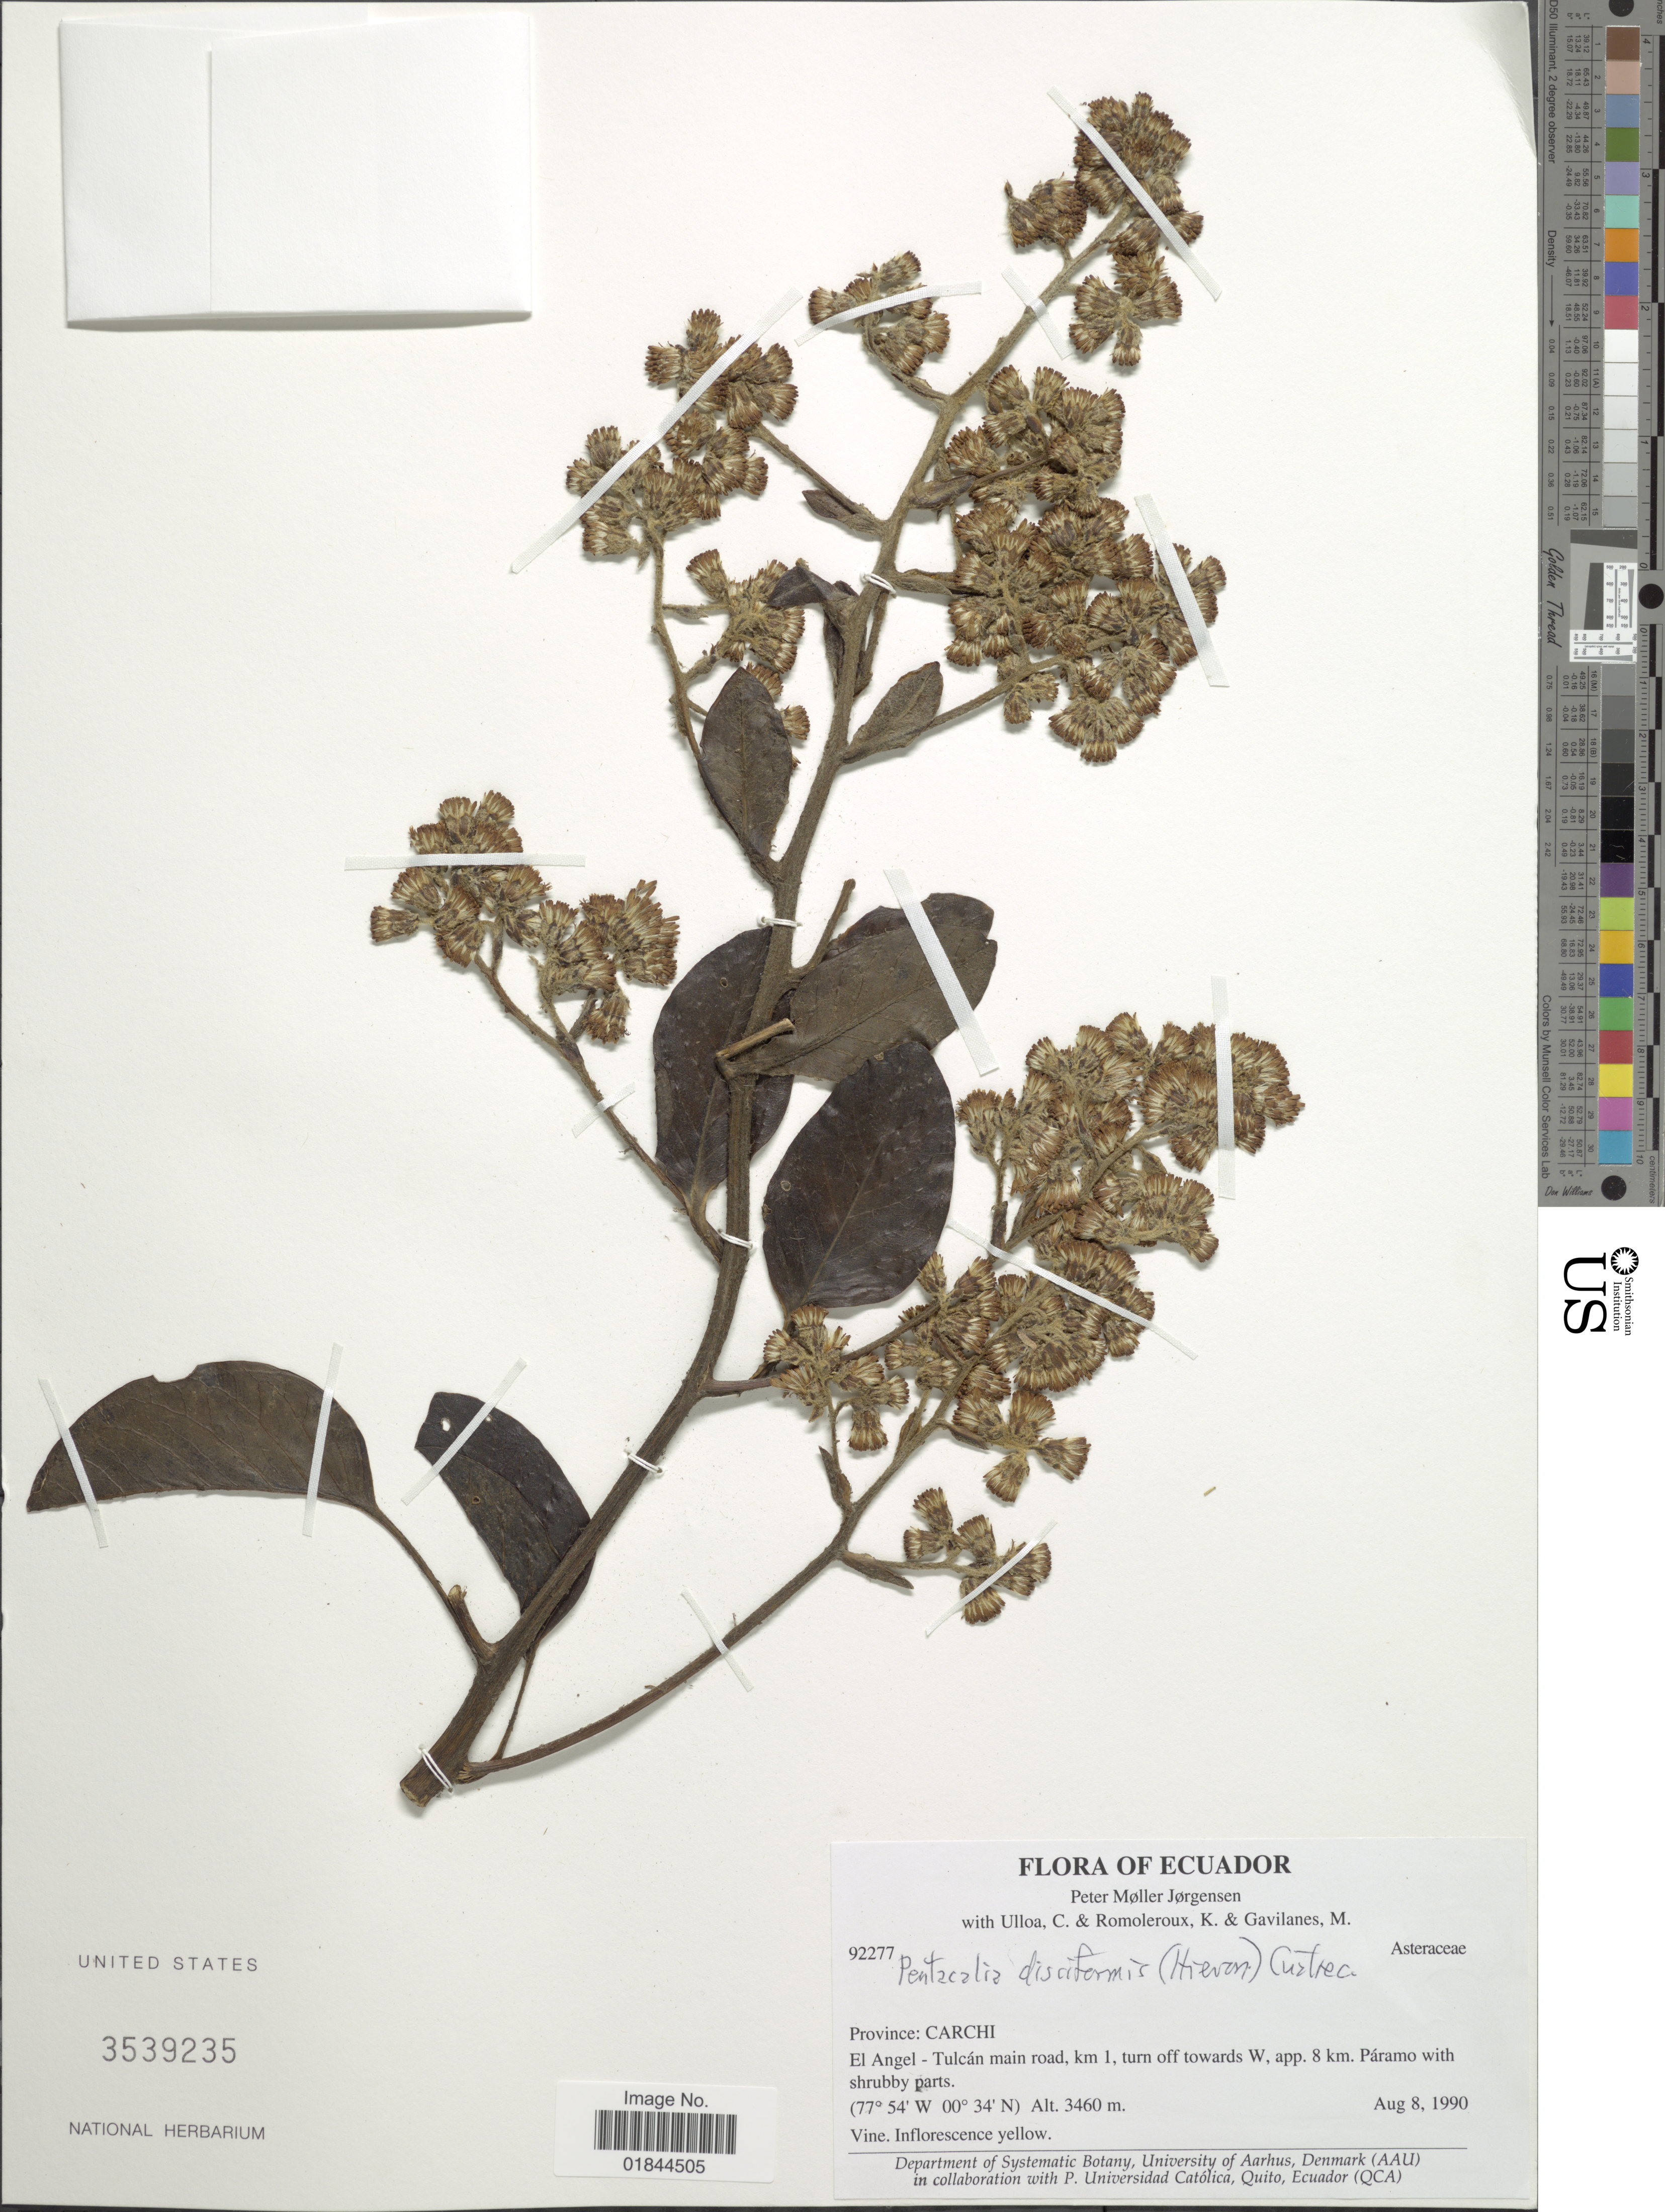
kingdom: Plantae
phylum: Tracheophyta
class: Magnoliopsida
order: Asterales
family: Asteraceae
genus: Pentacalia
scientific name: Pentacalia aschersonianus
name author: (Hieron.) Cuatrec.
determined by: Calvo, Joel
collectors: P. M. Jørgensen, C. Ulloa, K. Romolerloux & M. Gavilanes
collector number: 92277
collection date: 1990-08-08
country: Ecuador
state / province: Carchi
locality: El Angel - Tulcán main road, km 1, turn off towards W, app. 8 km Páramo with shrubby parts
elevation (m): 3460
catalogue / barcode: US 3539235